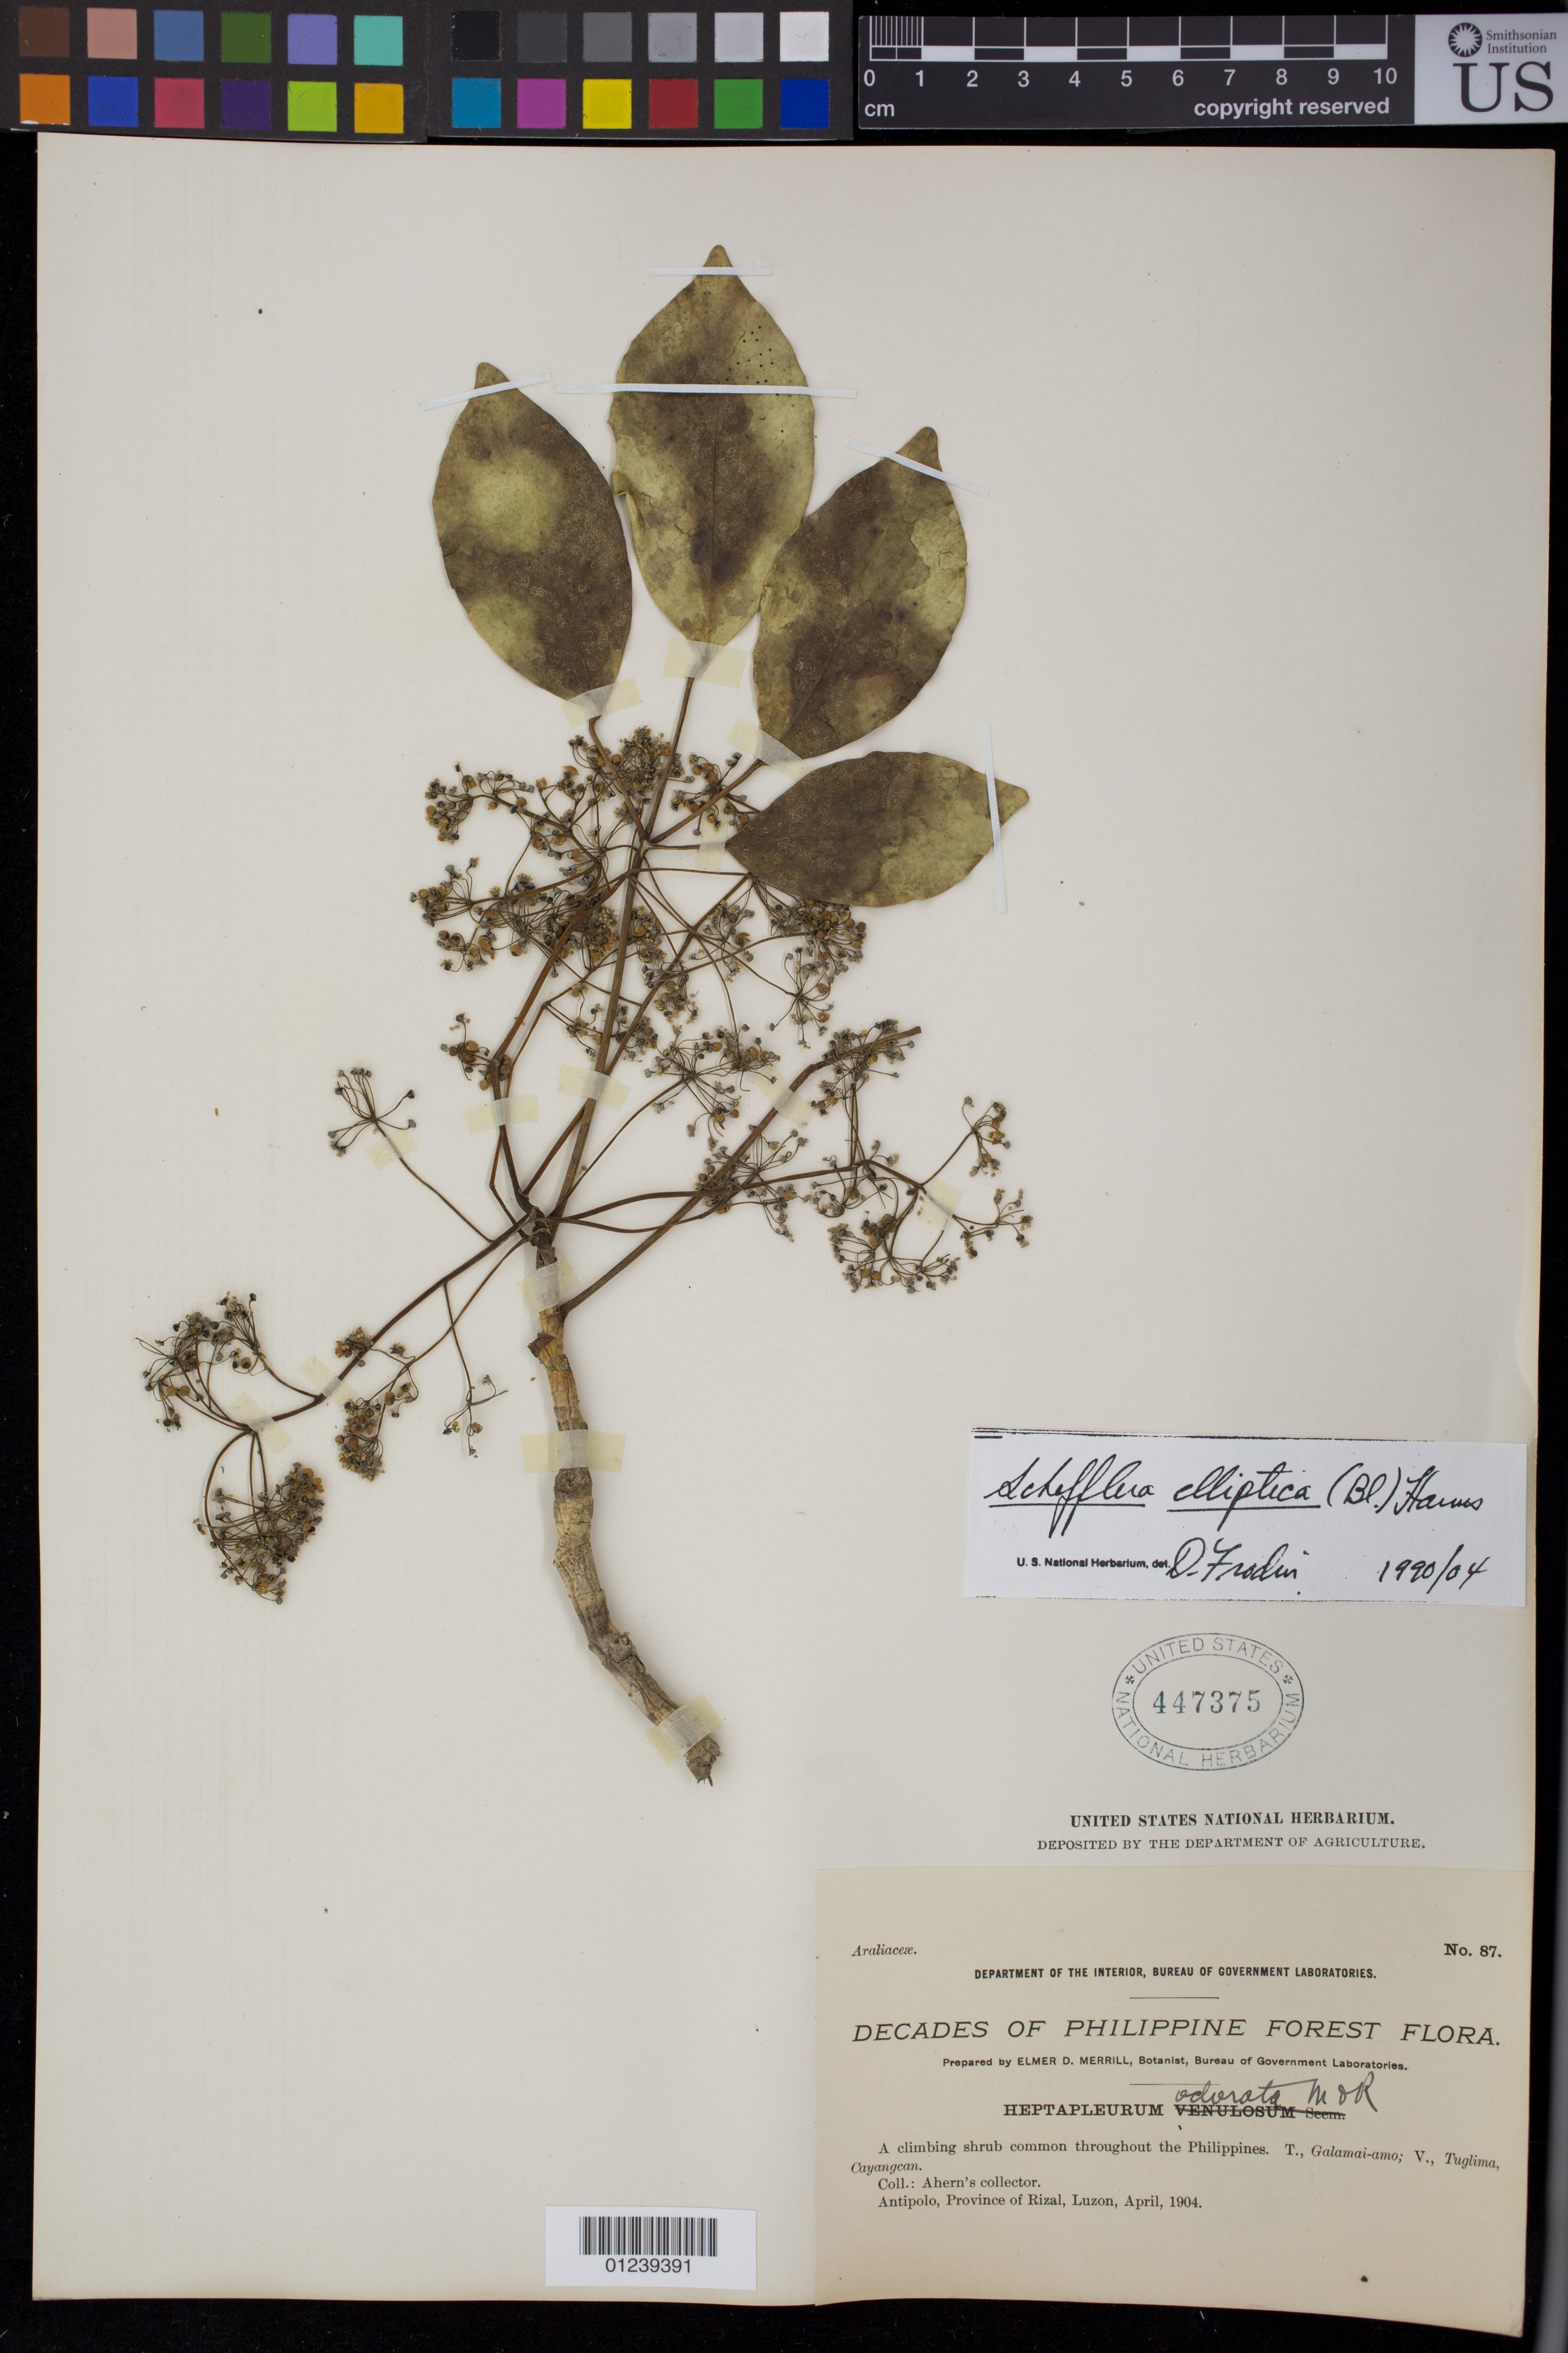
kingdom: Plantae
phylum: Tracheophyta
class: Magnoliopsida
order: Apiales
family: Araliaceae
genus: Schefflera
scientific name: Schefflera feriarum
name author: Frodin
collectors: Ahern's collector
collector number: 87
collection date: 1904-04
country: Philippines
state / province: Calabarzon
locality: Antipolo, Province of Rizal, Luzon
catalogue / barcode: US 447375